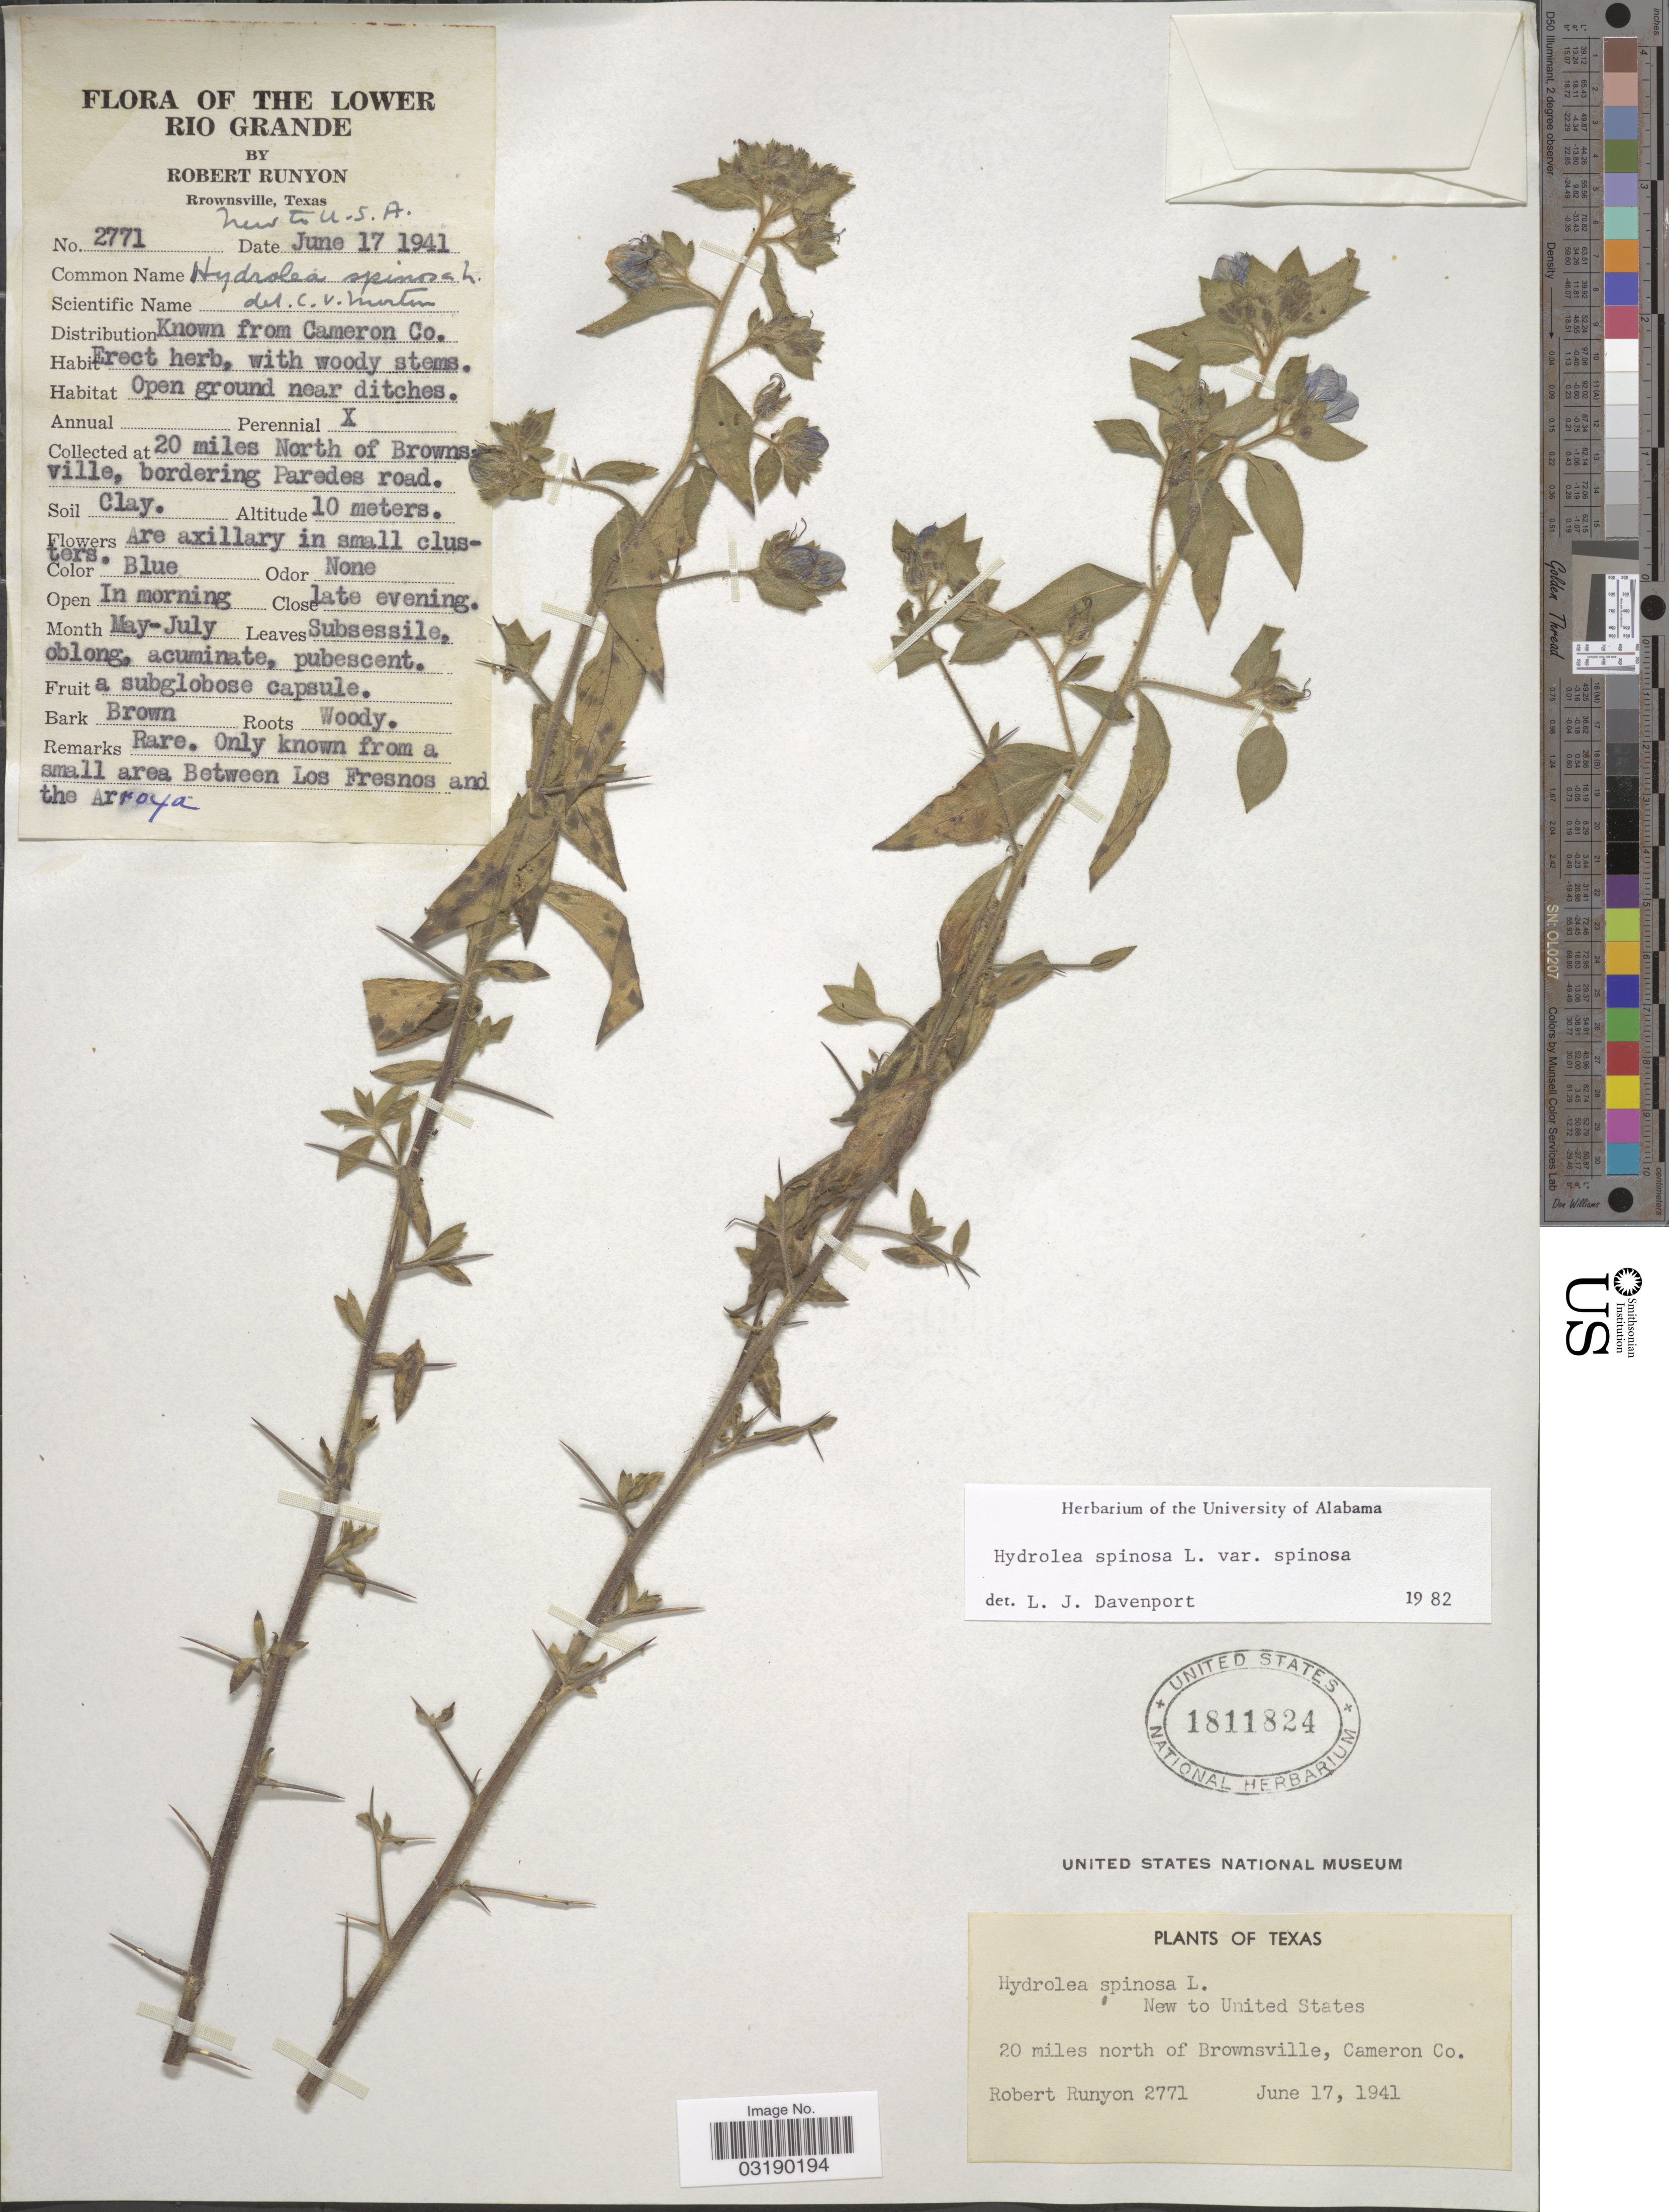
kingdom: Plantae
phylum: Tracheophyta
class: Magnoliopsida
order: Solanales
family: Hydroleaceae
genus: Hydrolea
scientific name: Hydrolea spinosa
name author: L.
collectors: R. Runyon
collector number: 2771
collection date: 1941-06-17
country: United States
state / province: Texas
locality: Lower Rio Grande. 20 miles north of Brownsville, bordering Paredes road. Cameron Co.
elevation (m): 10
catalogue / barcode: US 1811824